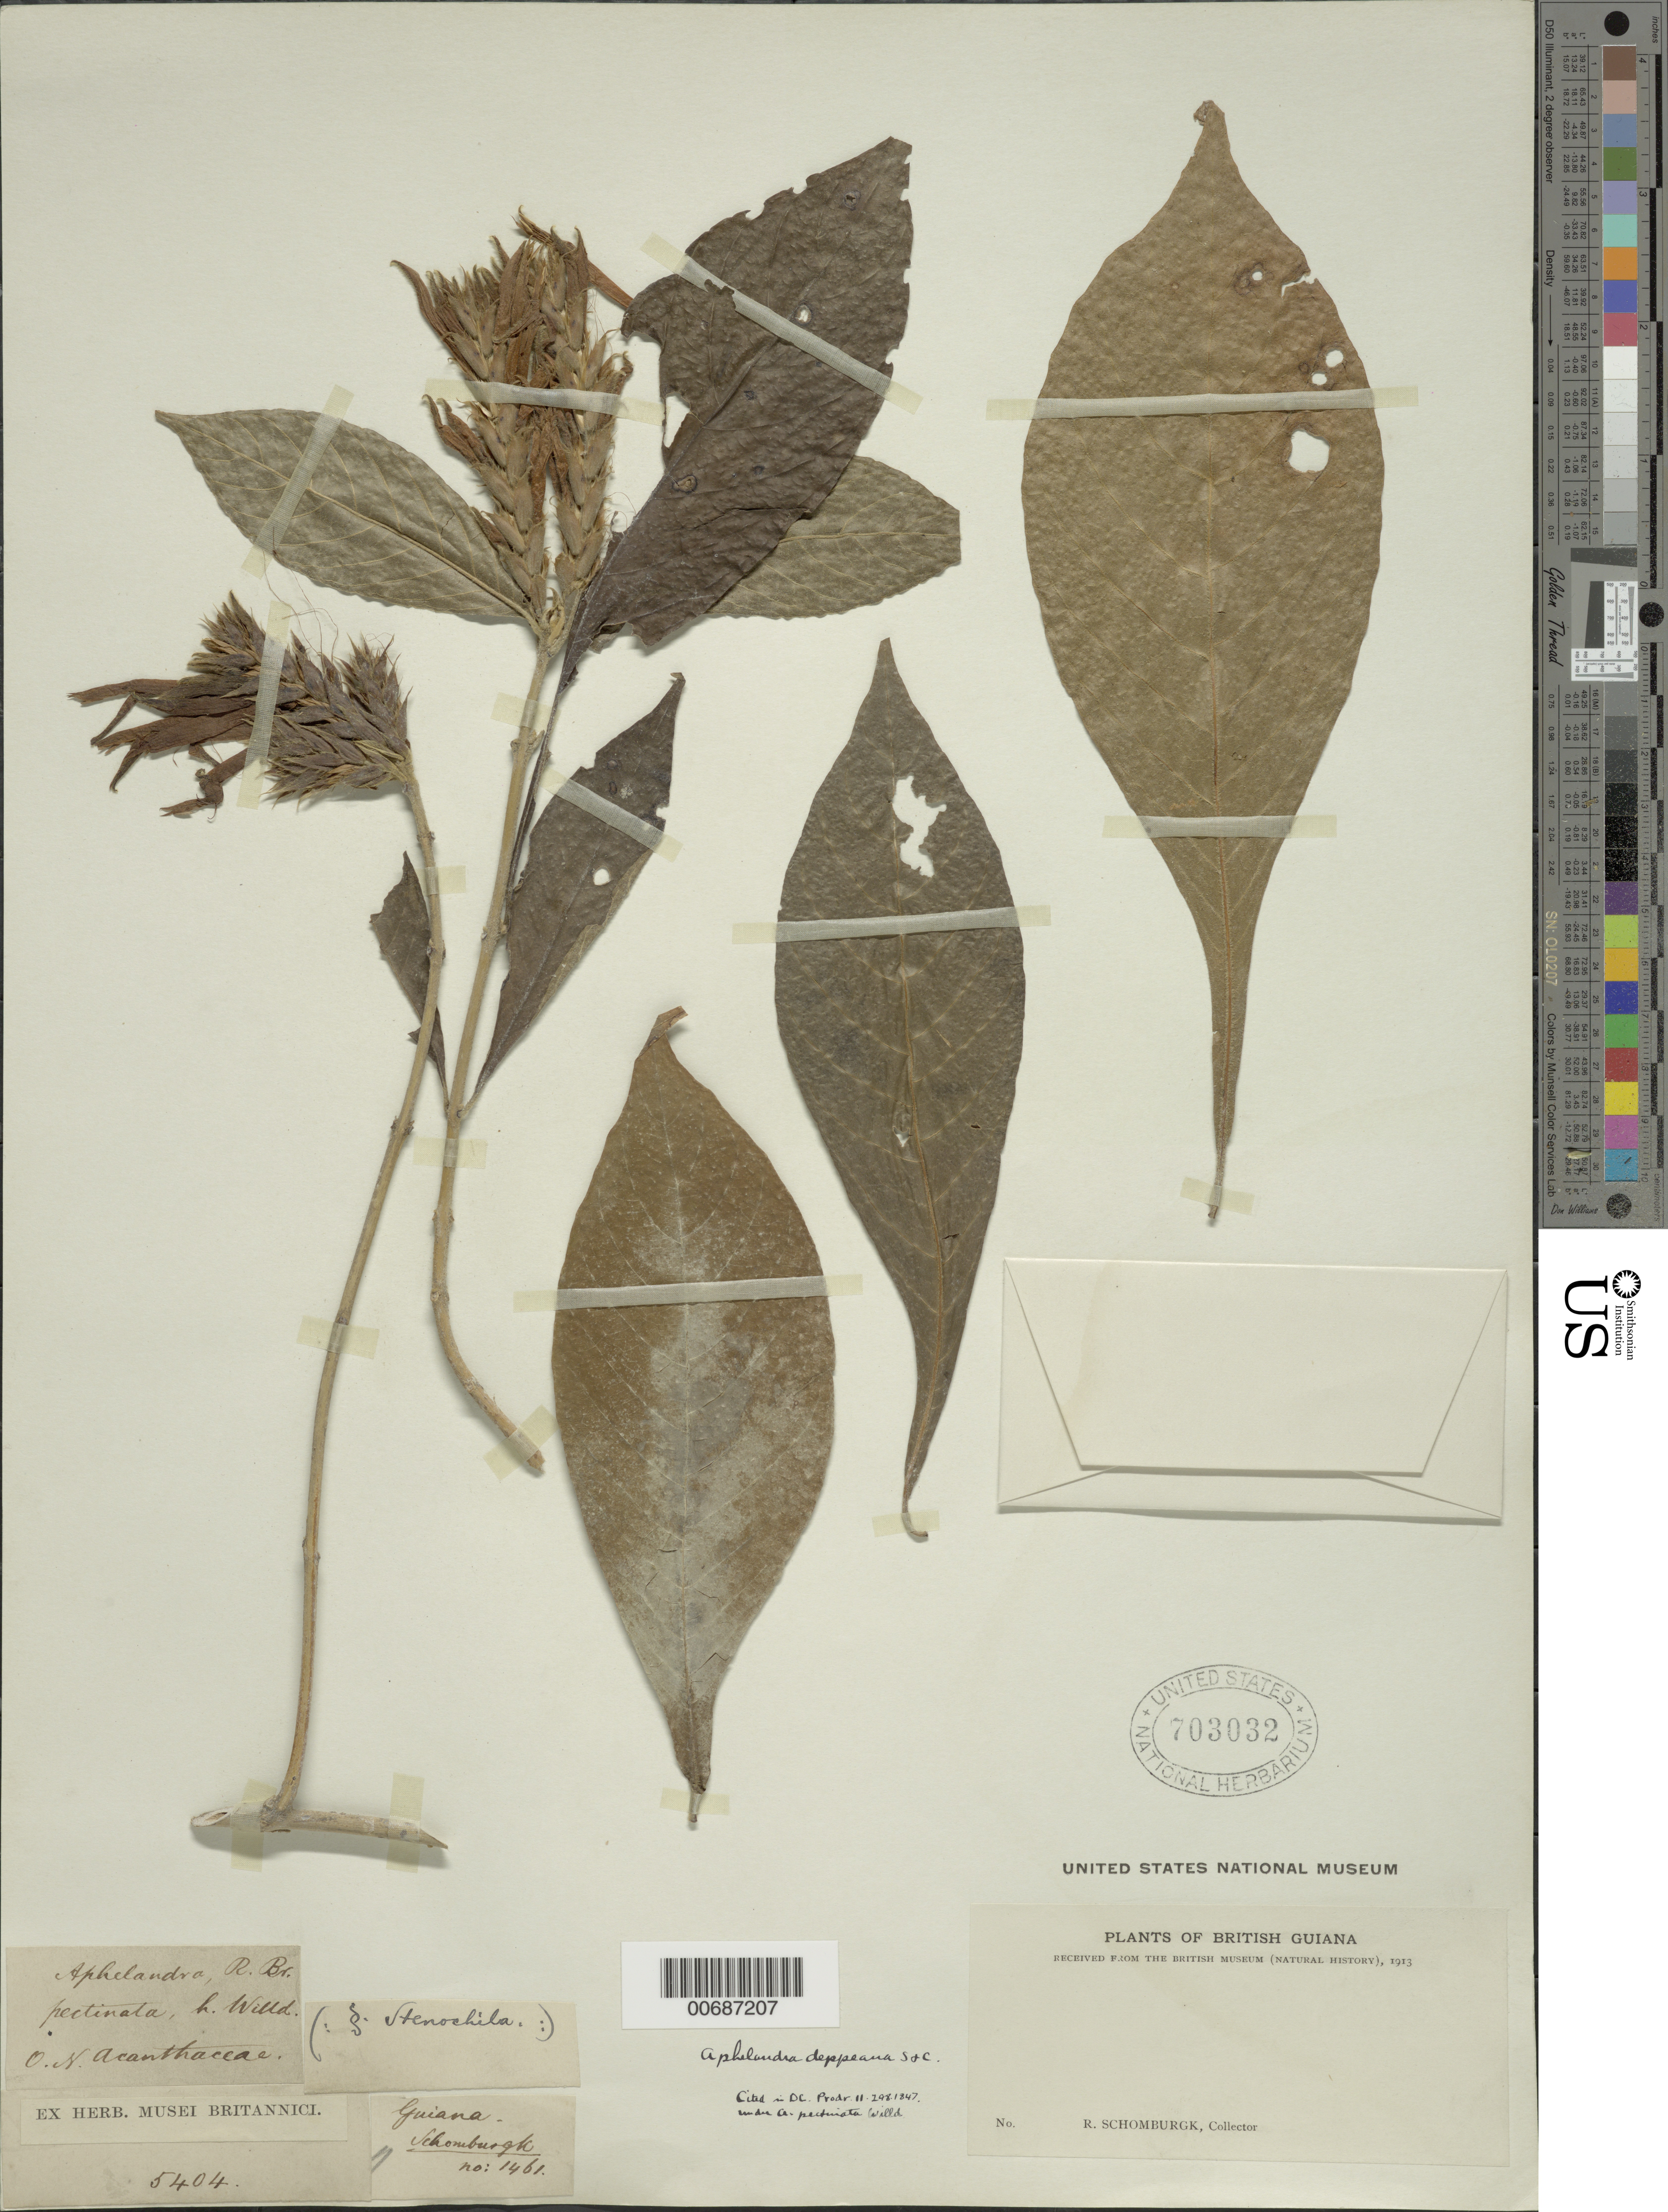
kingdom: Plantae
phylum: Tracheophyta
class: Magnoliopsida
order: Lamiales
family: Acanthaceae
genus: Aphelandra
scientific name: Aphelandra deppeana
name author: Schltdl. & Cham.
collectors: M. R. Schomburgk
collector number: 1461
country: Guyana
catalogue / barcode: US 703032